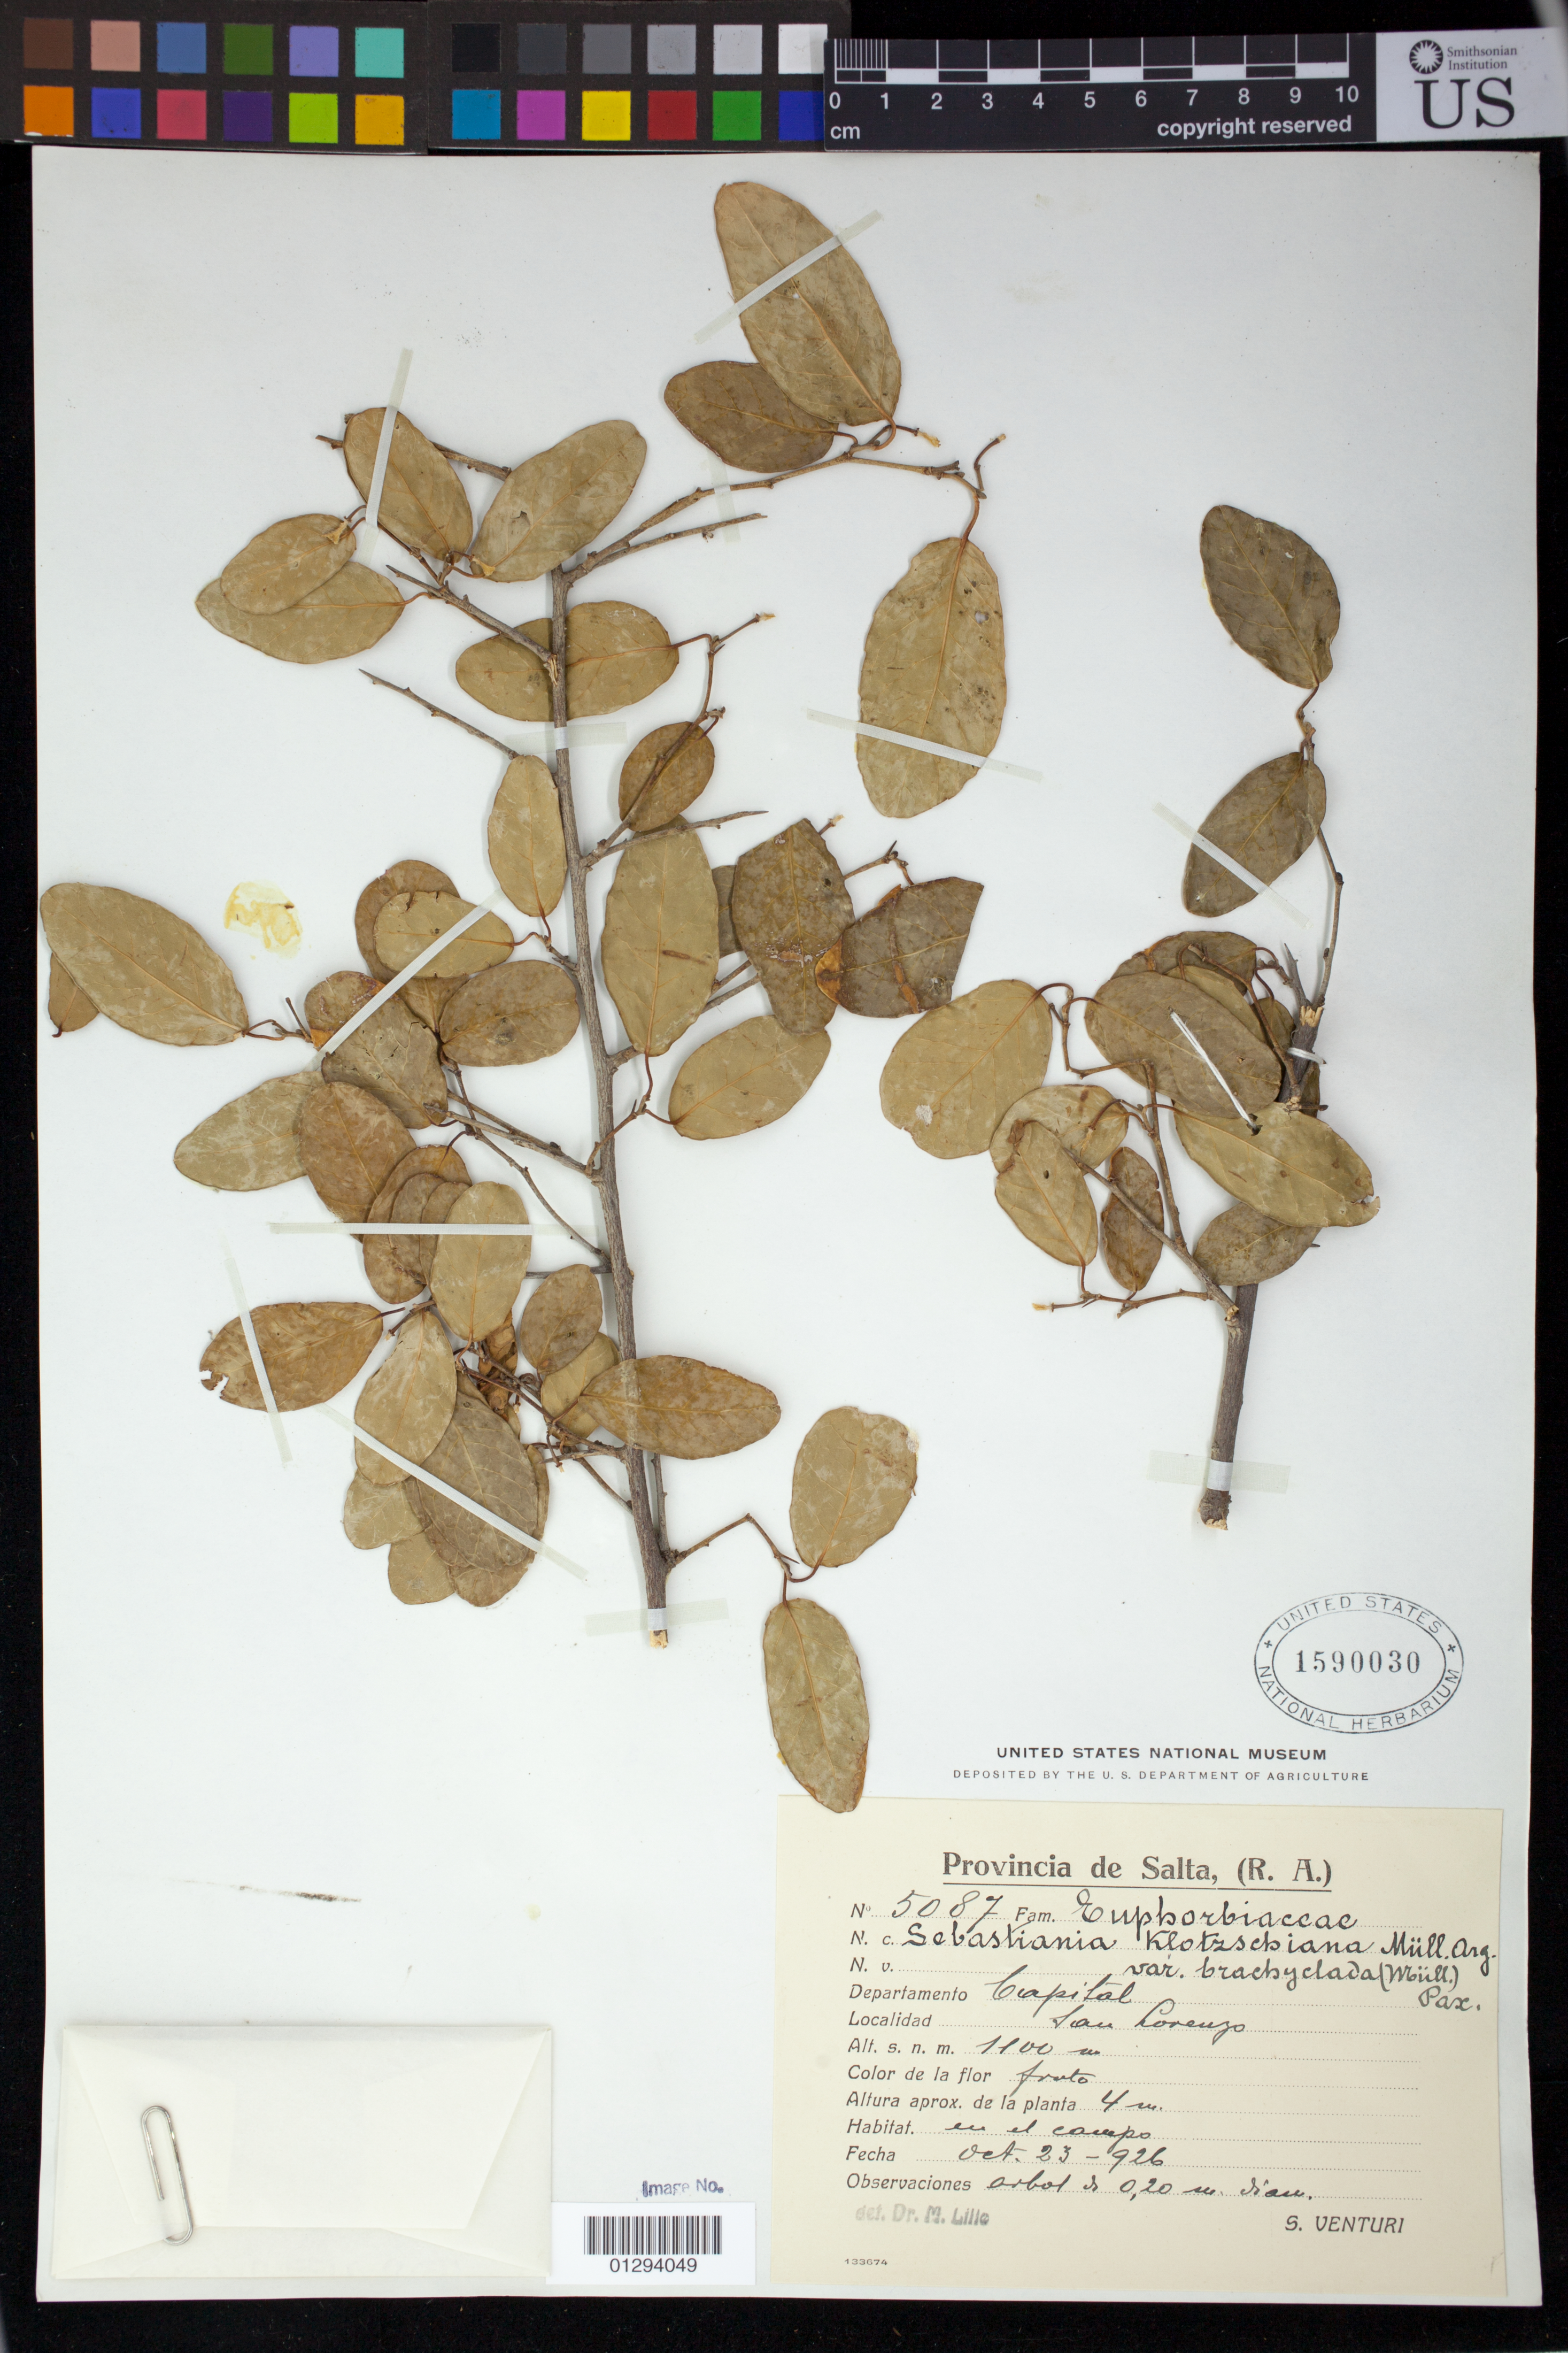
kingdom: Plantae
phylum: Tracheophyta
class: Magnoliopsida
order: Malpighiales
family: Euphorbiaceae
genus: Sebastiania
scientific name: Sebastiania commersoniana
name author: (Baill.) L.B. Sm. & Downs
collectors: S. Venturi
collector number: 5087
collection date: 1926-10-23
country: Argentina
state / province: Salta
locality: Capital,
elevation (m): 1100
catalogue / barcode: US 1590030